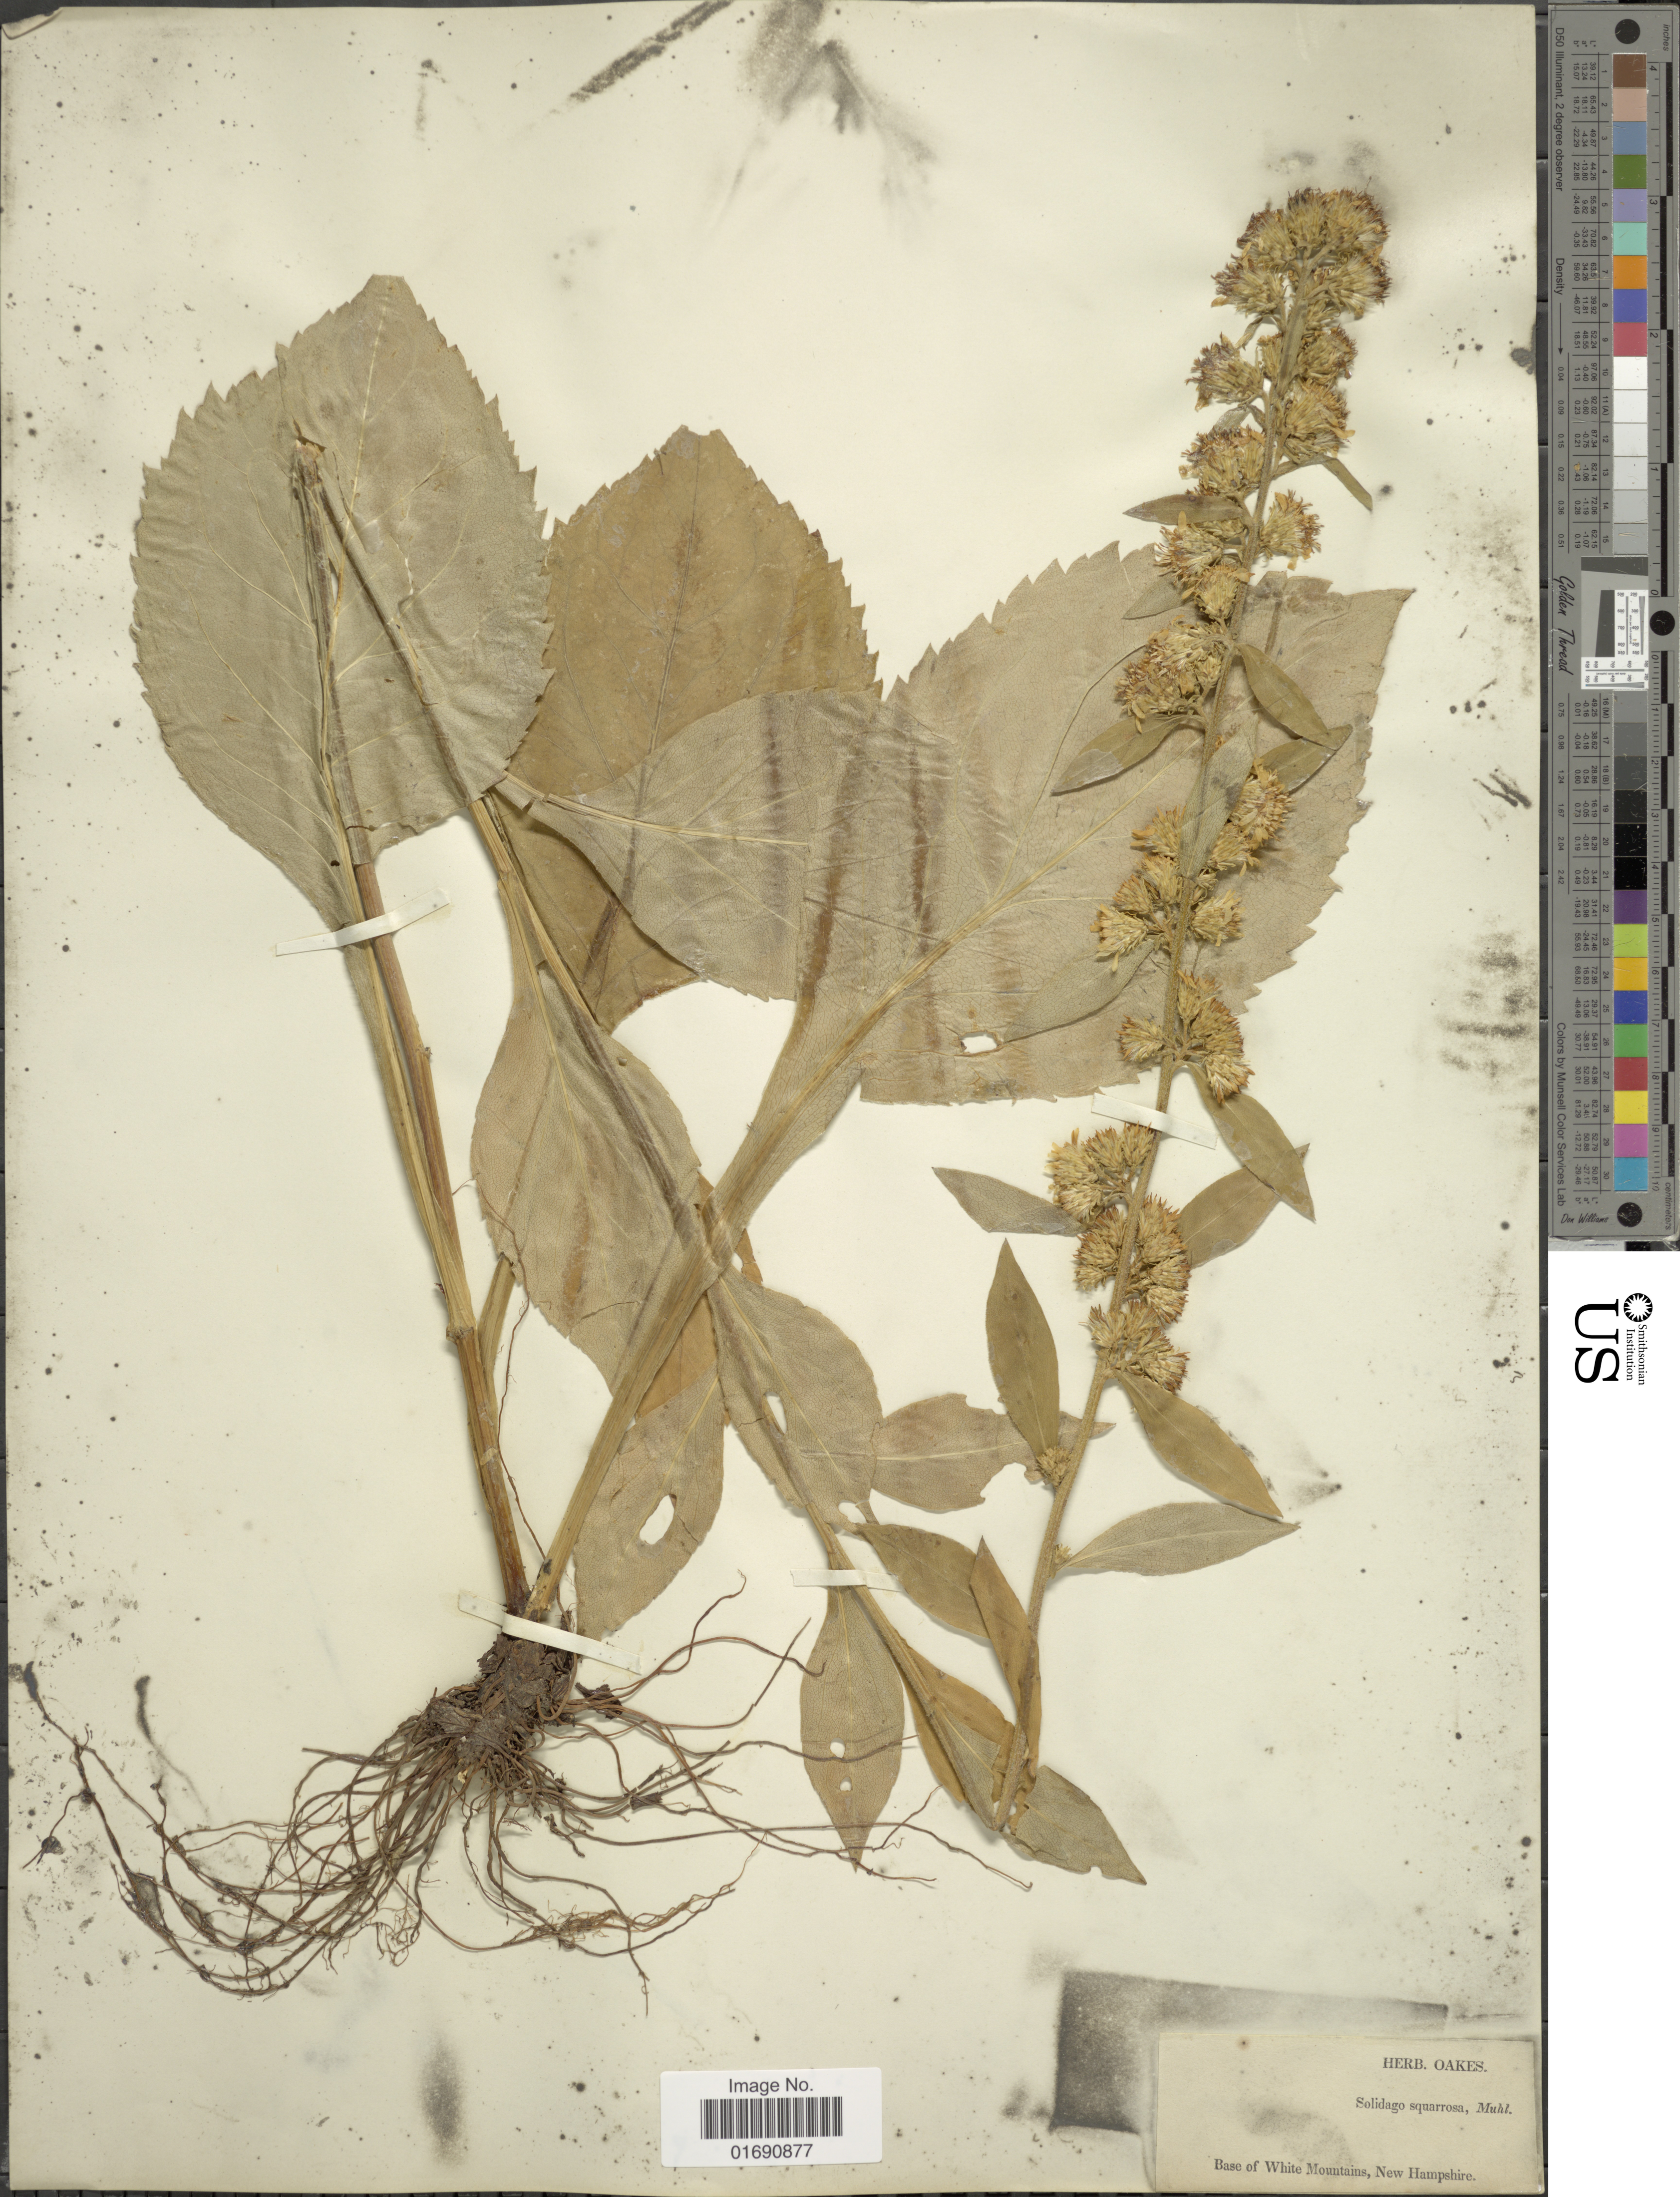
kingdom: Plantae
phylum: Tracheophyta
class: Magnoliopsida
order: Asterales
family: Asteraceae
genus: Solidago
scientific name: Solidago squarrosa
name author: Muhl.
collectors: ex herb. Oakes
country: United States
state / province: New Hampshire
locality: Base of White Mountains